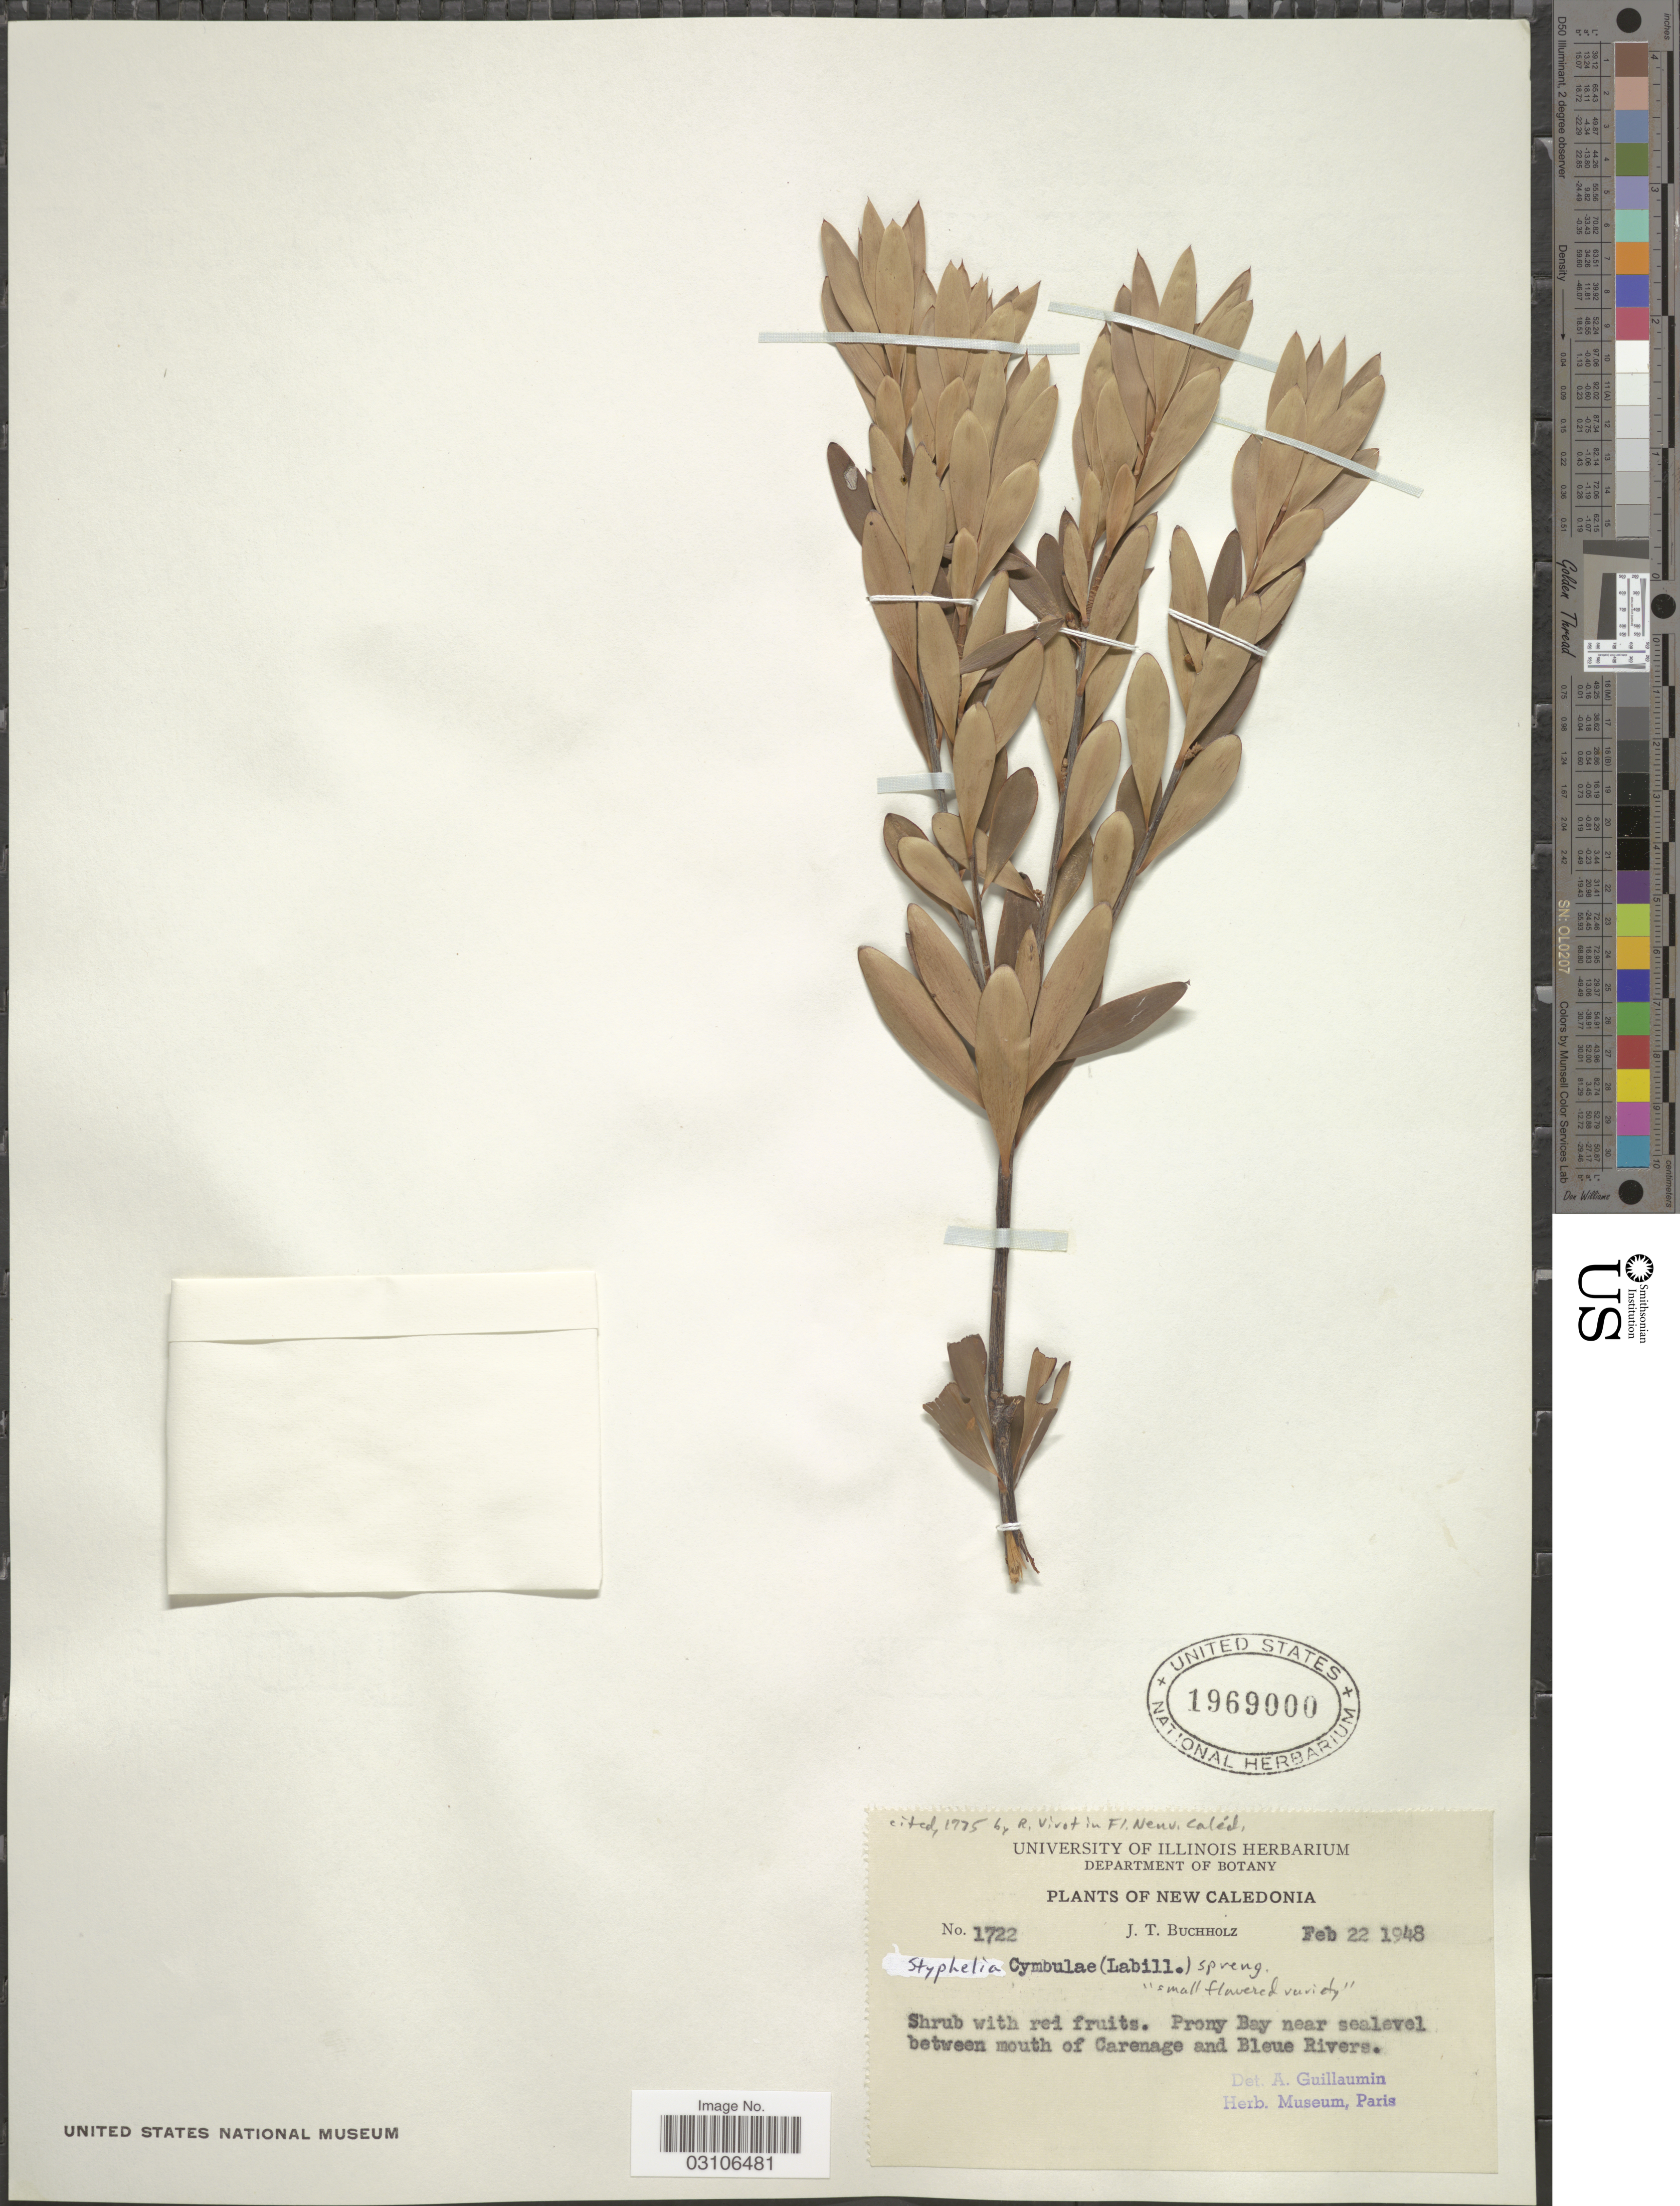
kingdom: Plantae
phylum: Tracheophyta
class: Magnoliopsida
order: Ericales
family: Ericaceae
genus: Styphelia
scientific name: Styphelia cymbulae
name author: (Labill.) Spreng.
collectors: J. T. Buchholz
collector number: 1722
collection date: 1948-02-22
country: New Caledonia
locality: Prony Bay near sealevel between mouth of Carenage and Bleue Rivers.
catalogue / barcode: US 1969000